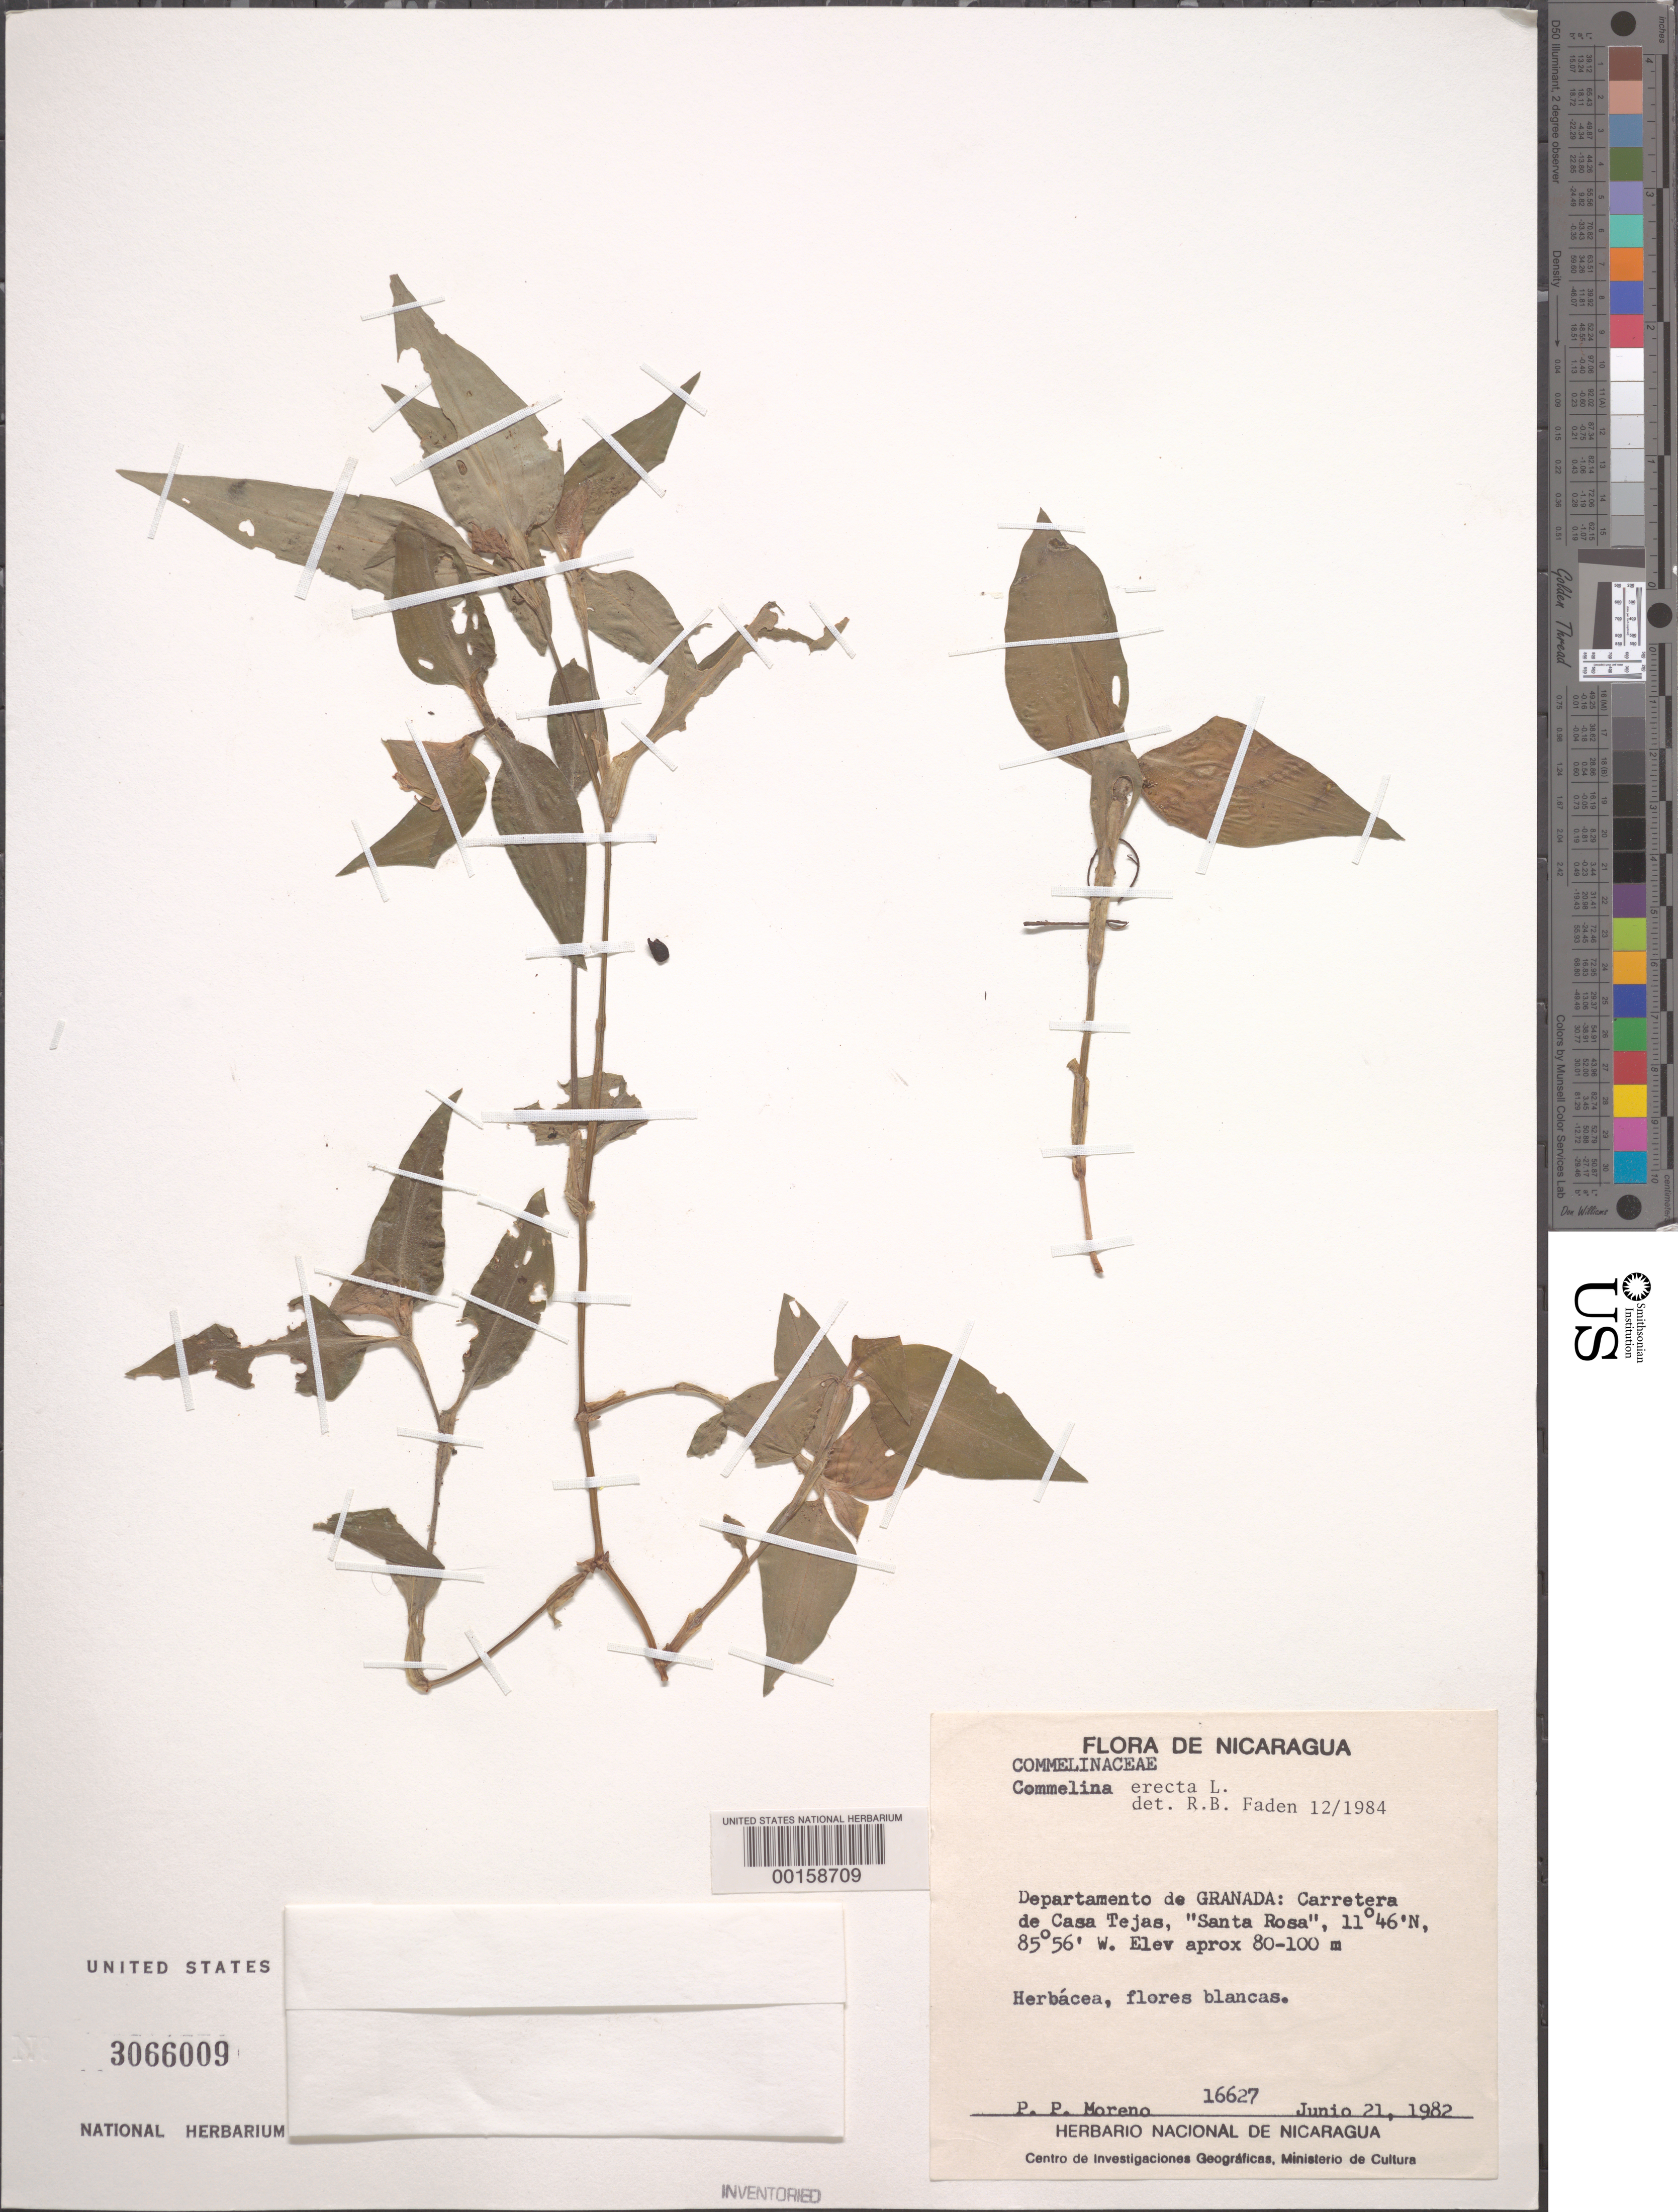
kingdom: Plantae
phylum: Tracheophyta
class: Liliopsida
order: Commelinales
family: Commelinaceae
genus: Commelina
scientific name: Commelina erecta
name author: L.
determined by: Faden, Robert B., (US), Smithsonian Institution - National Museum of Natural History (UNITED STATES)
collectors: P. Moreno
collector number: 16627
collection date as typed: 21 Jun 1982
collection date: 1982-06-21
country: Nicaragua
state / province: Granada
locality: Casa tejas rd., "santa rosa"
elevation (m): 80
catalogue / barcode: US 3066009